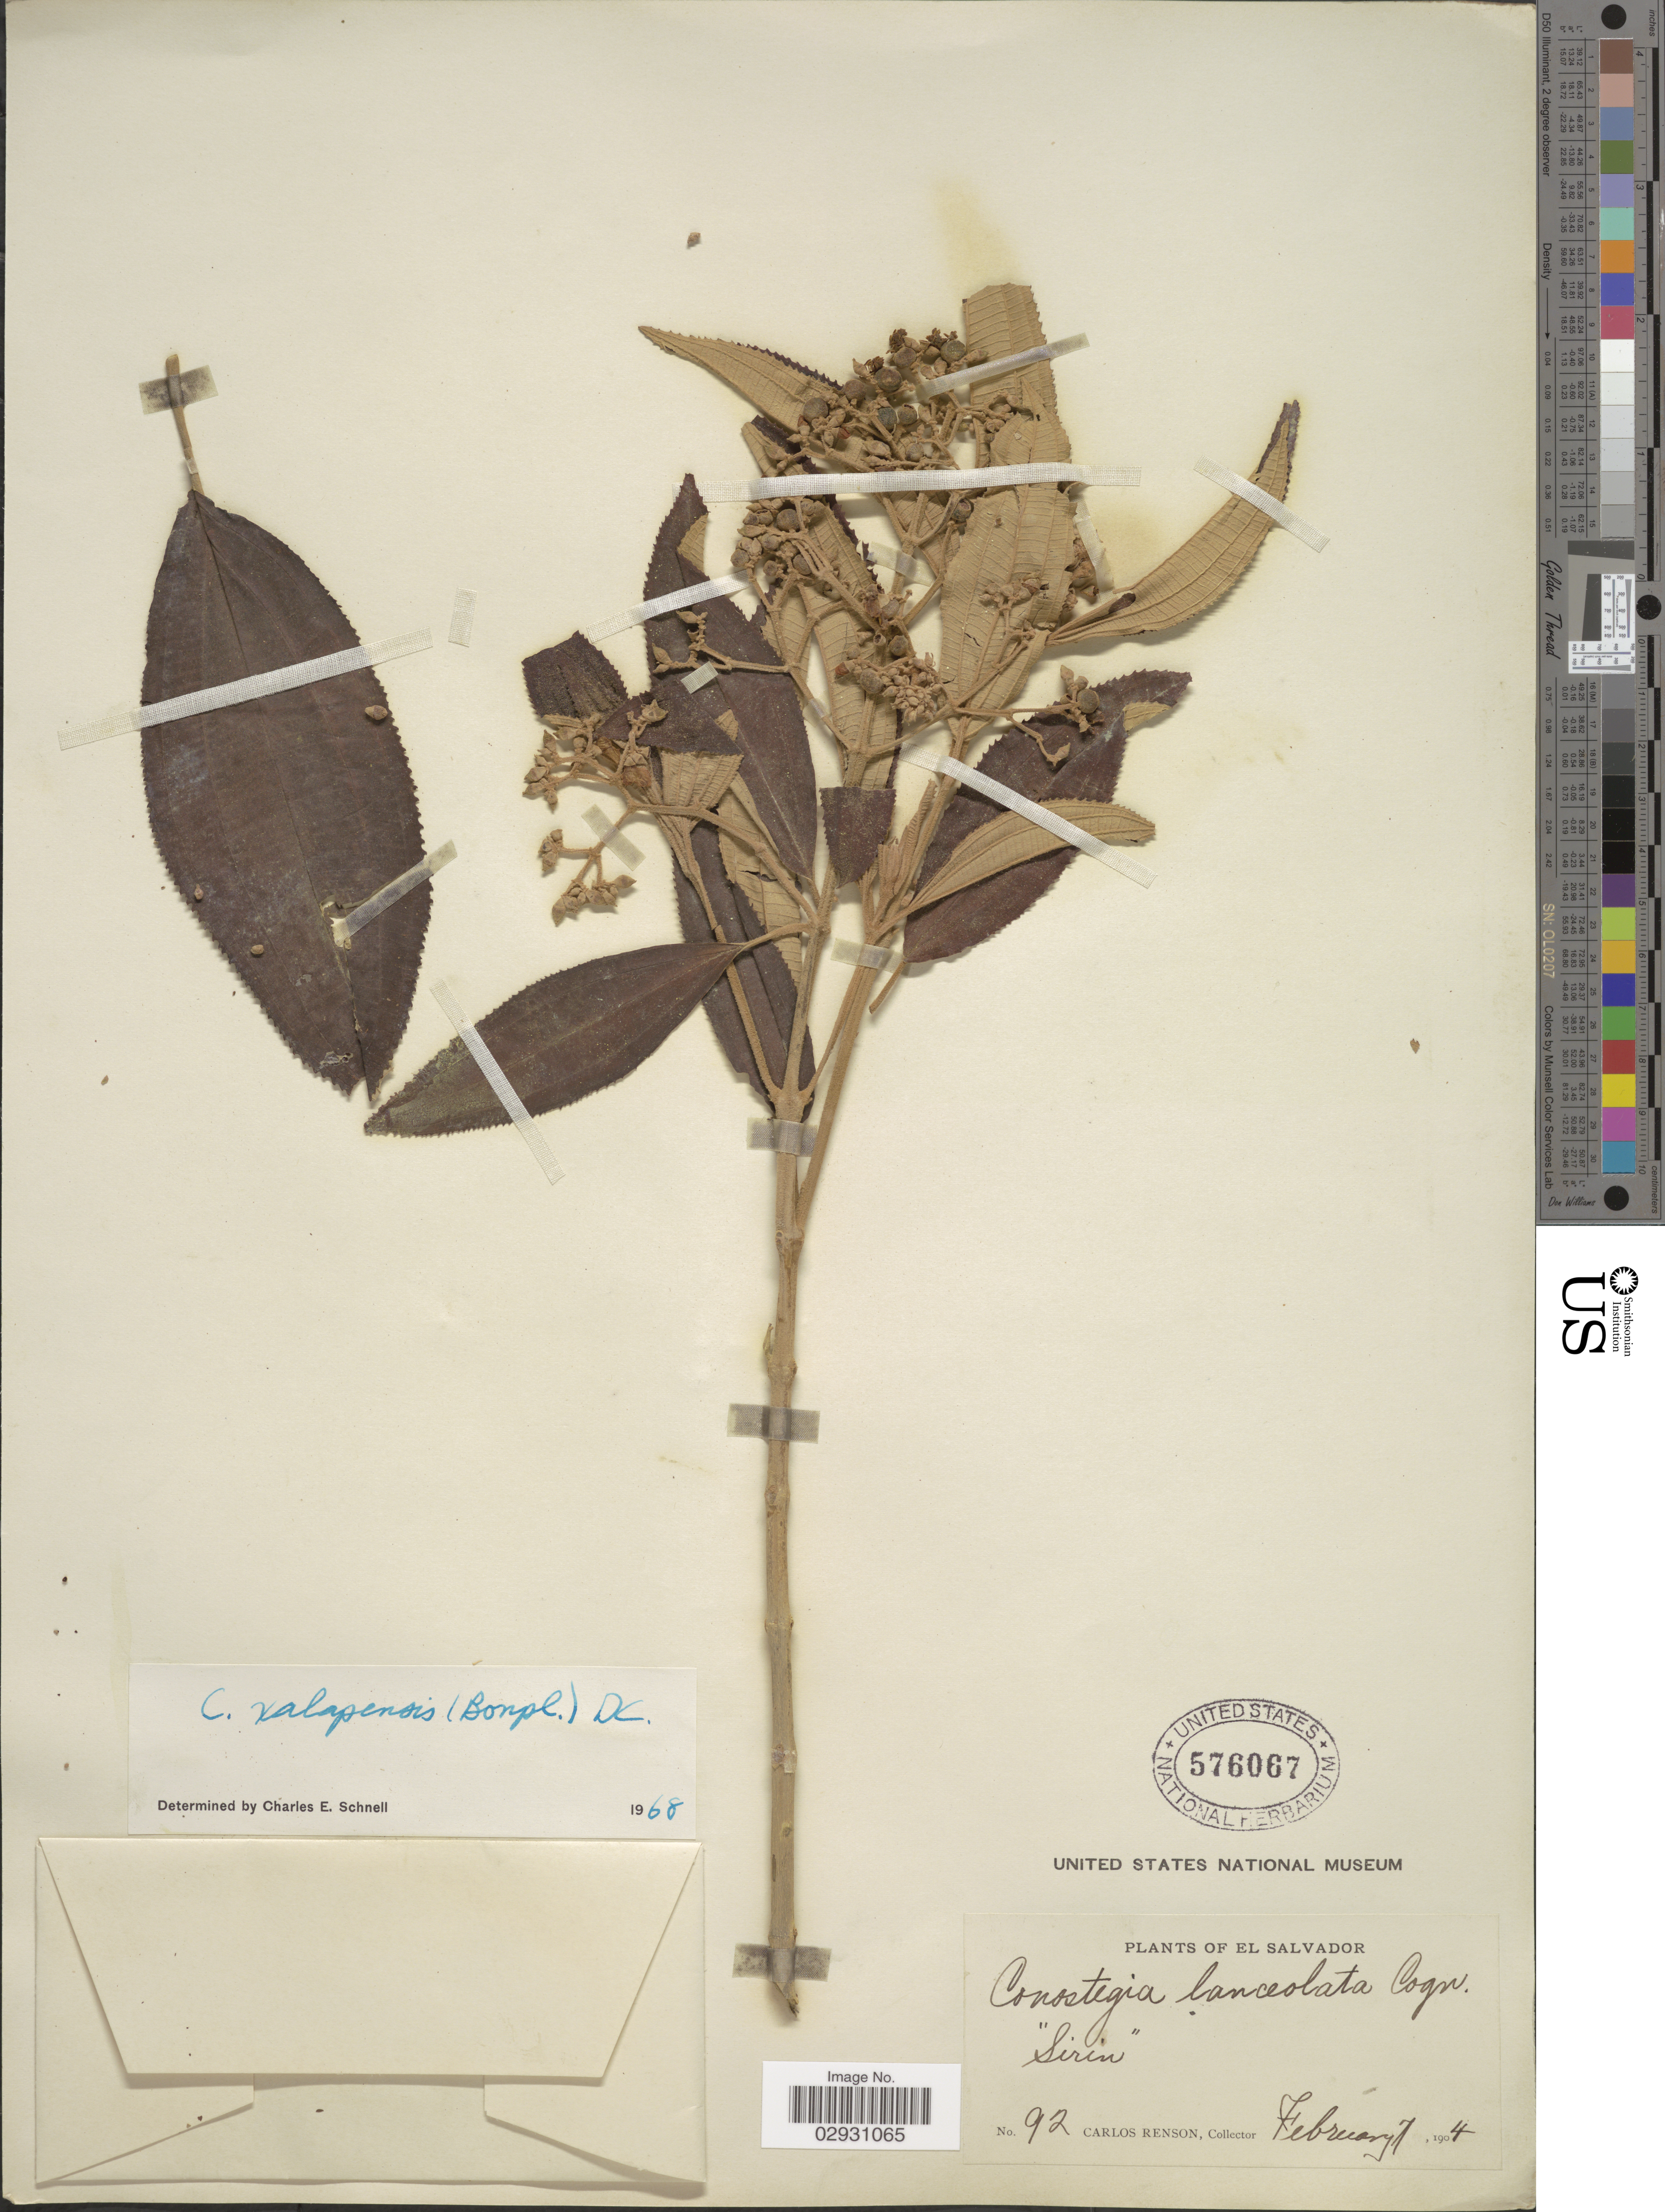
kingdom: Plantae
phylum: Tracheophyta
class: Magnoliopsida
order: Myrtales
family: Melastomataceae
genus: Conostegia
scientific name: Conostegia quadrangularis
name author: Schltdl. ex Steud.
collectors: C. Renson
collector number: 92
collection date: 1904-02-07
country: El Salvador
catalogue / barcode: US 576067